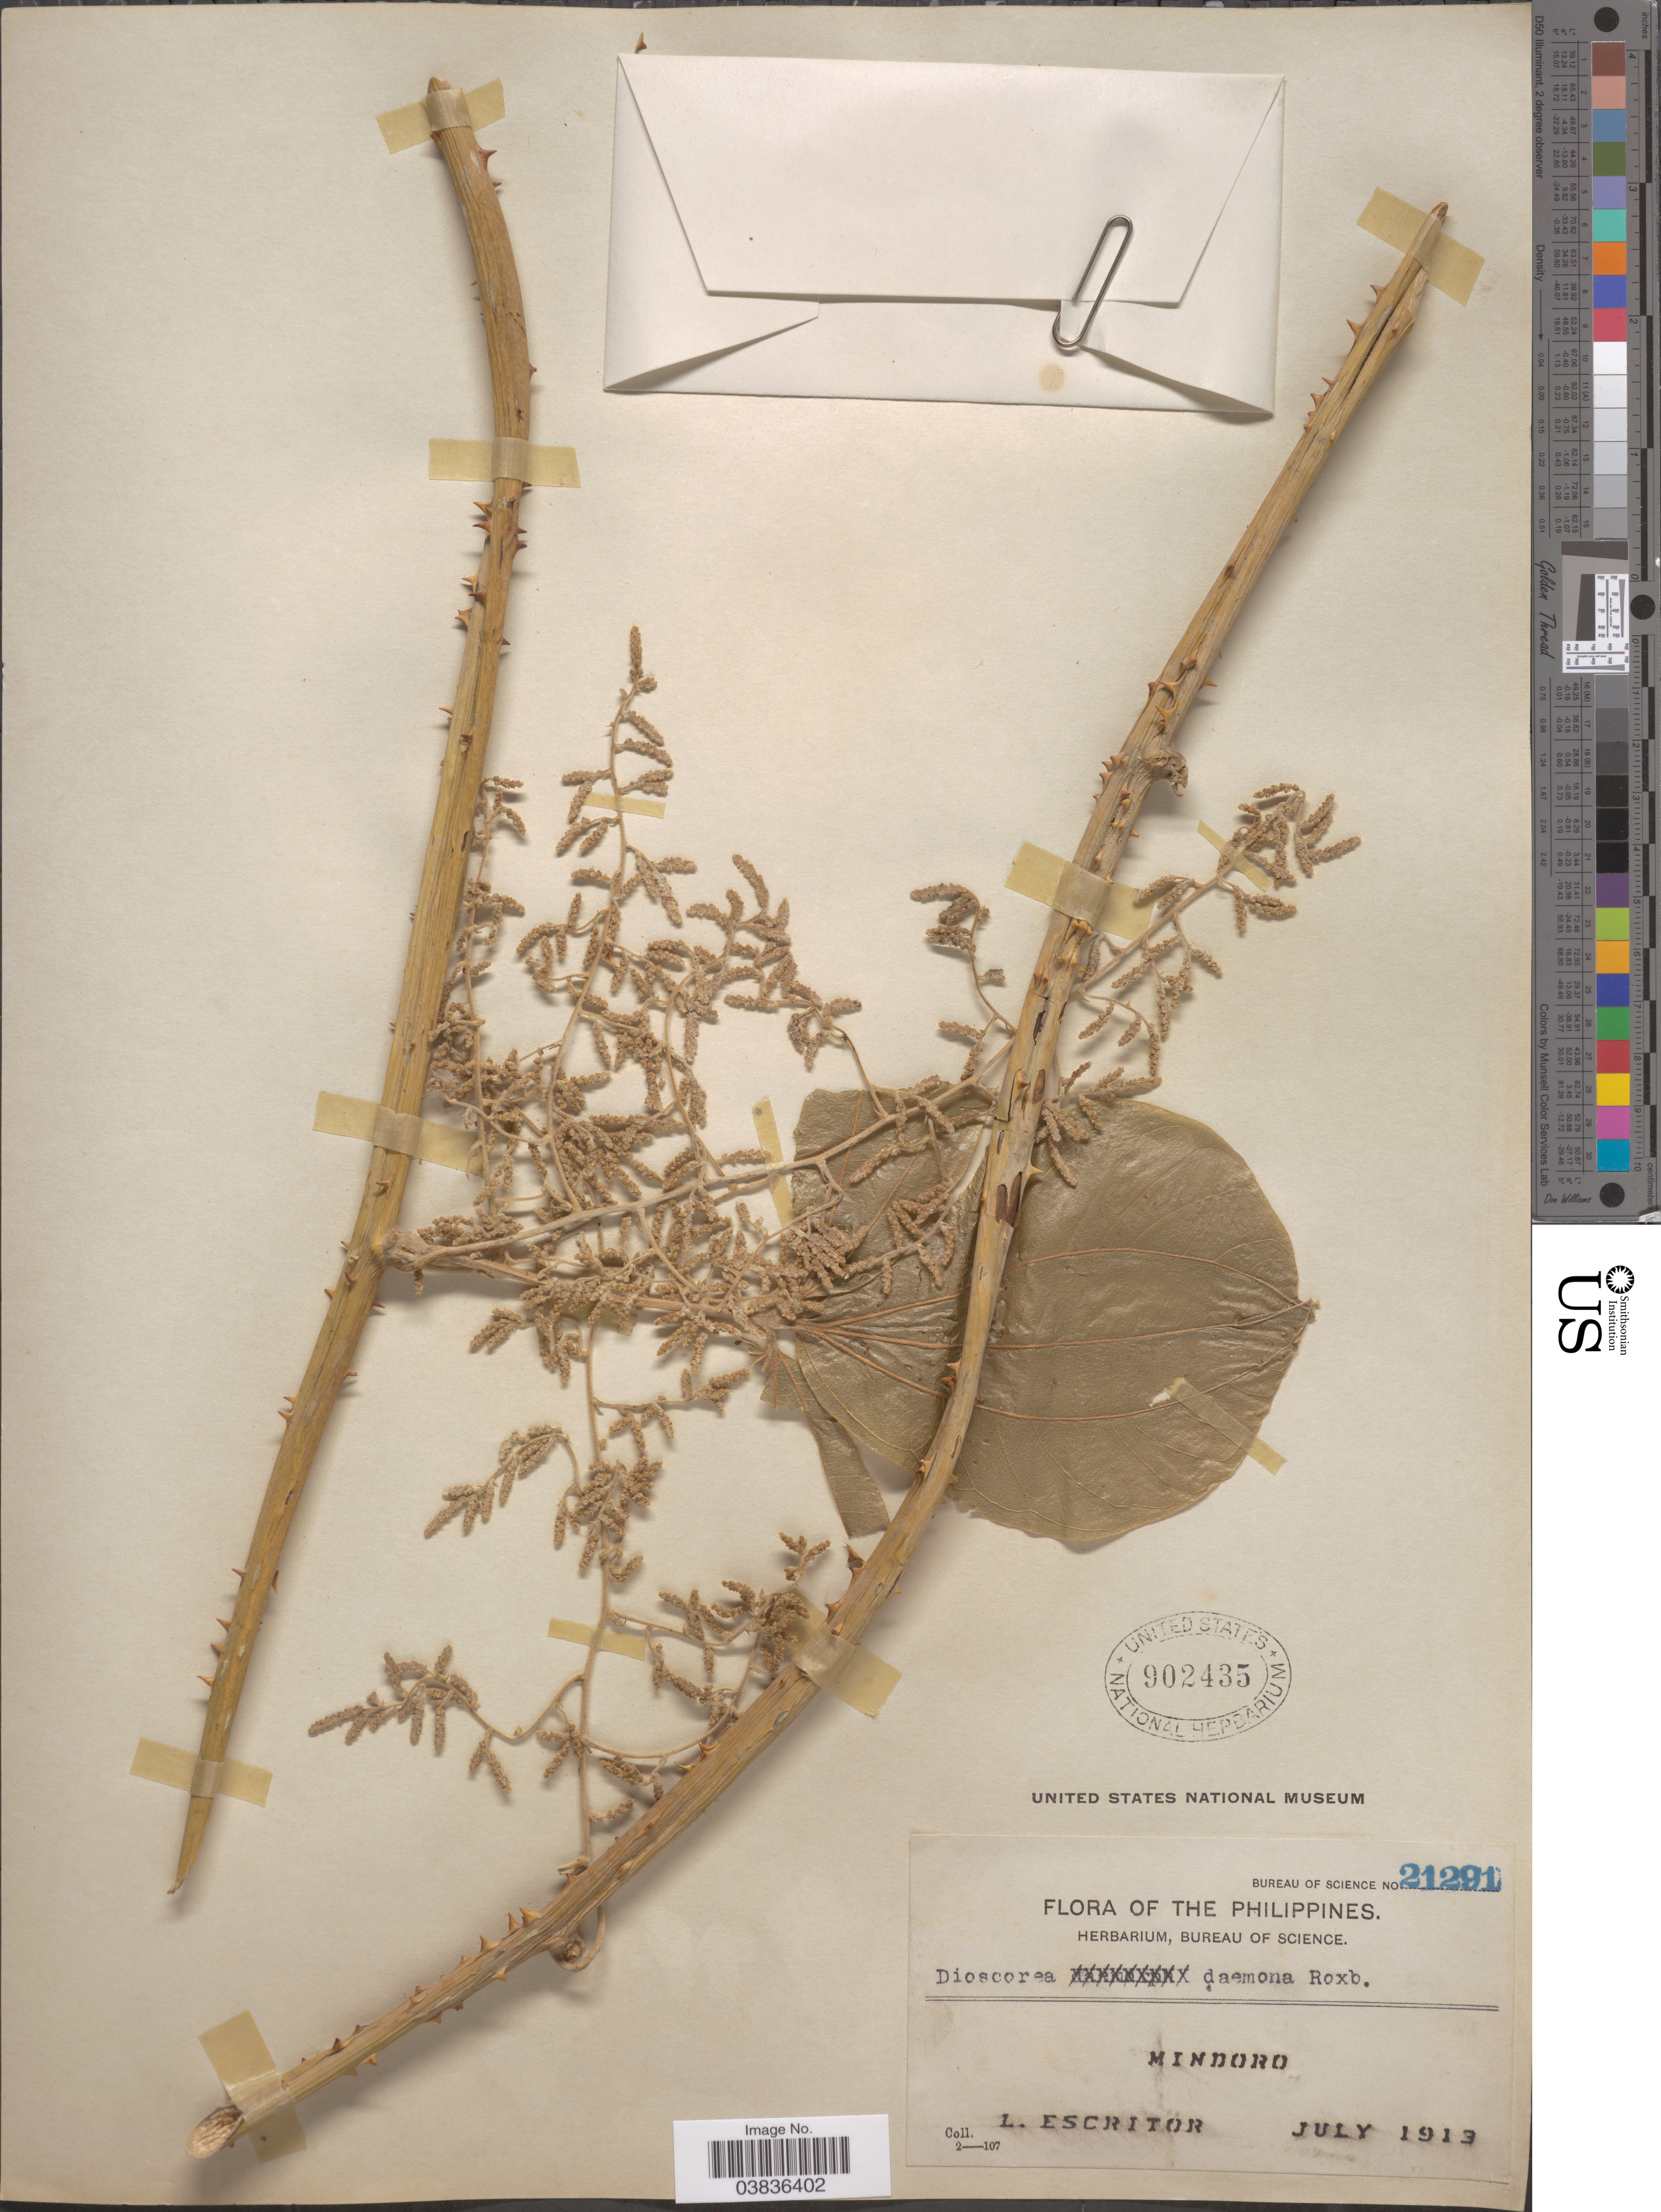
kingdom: Plantae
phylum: Tracheophyta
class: Liliopsida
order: Dioscoreales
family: Dioscoreaceae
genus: Dioscorea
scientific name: Dioscorea daemona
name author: Roxb.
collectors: L. Escritor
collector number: Bureau of Science 21291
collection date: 1913-07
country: Philippines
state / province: Mimaropa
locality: Mindoro.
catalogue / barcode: US 902435